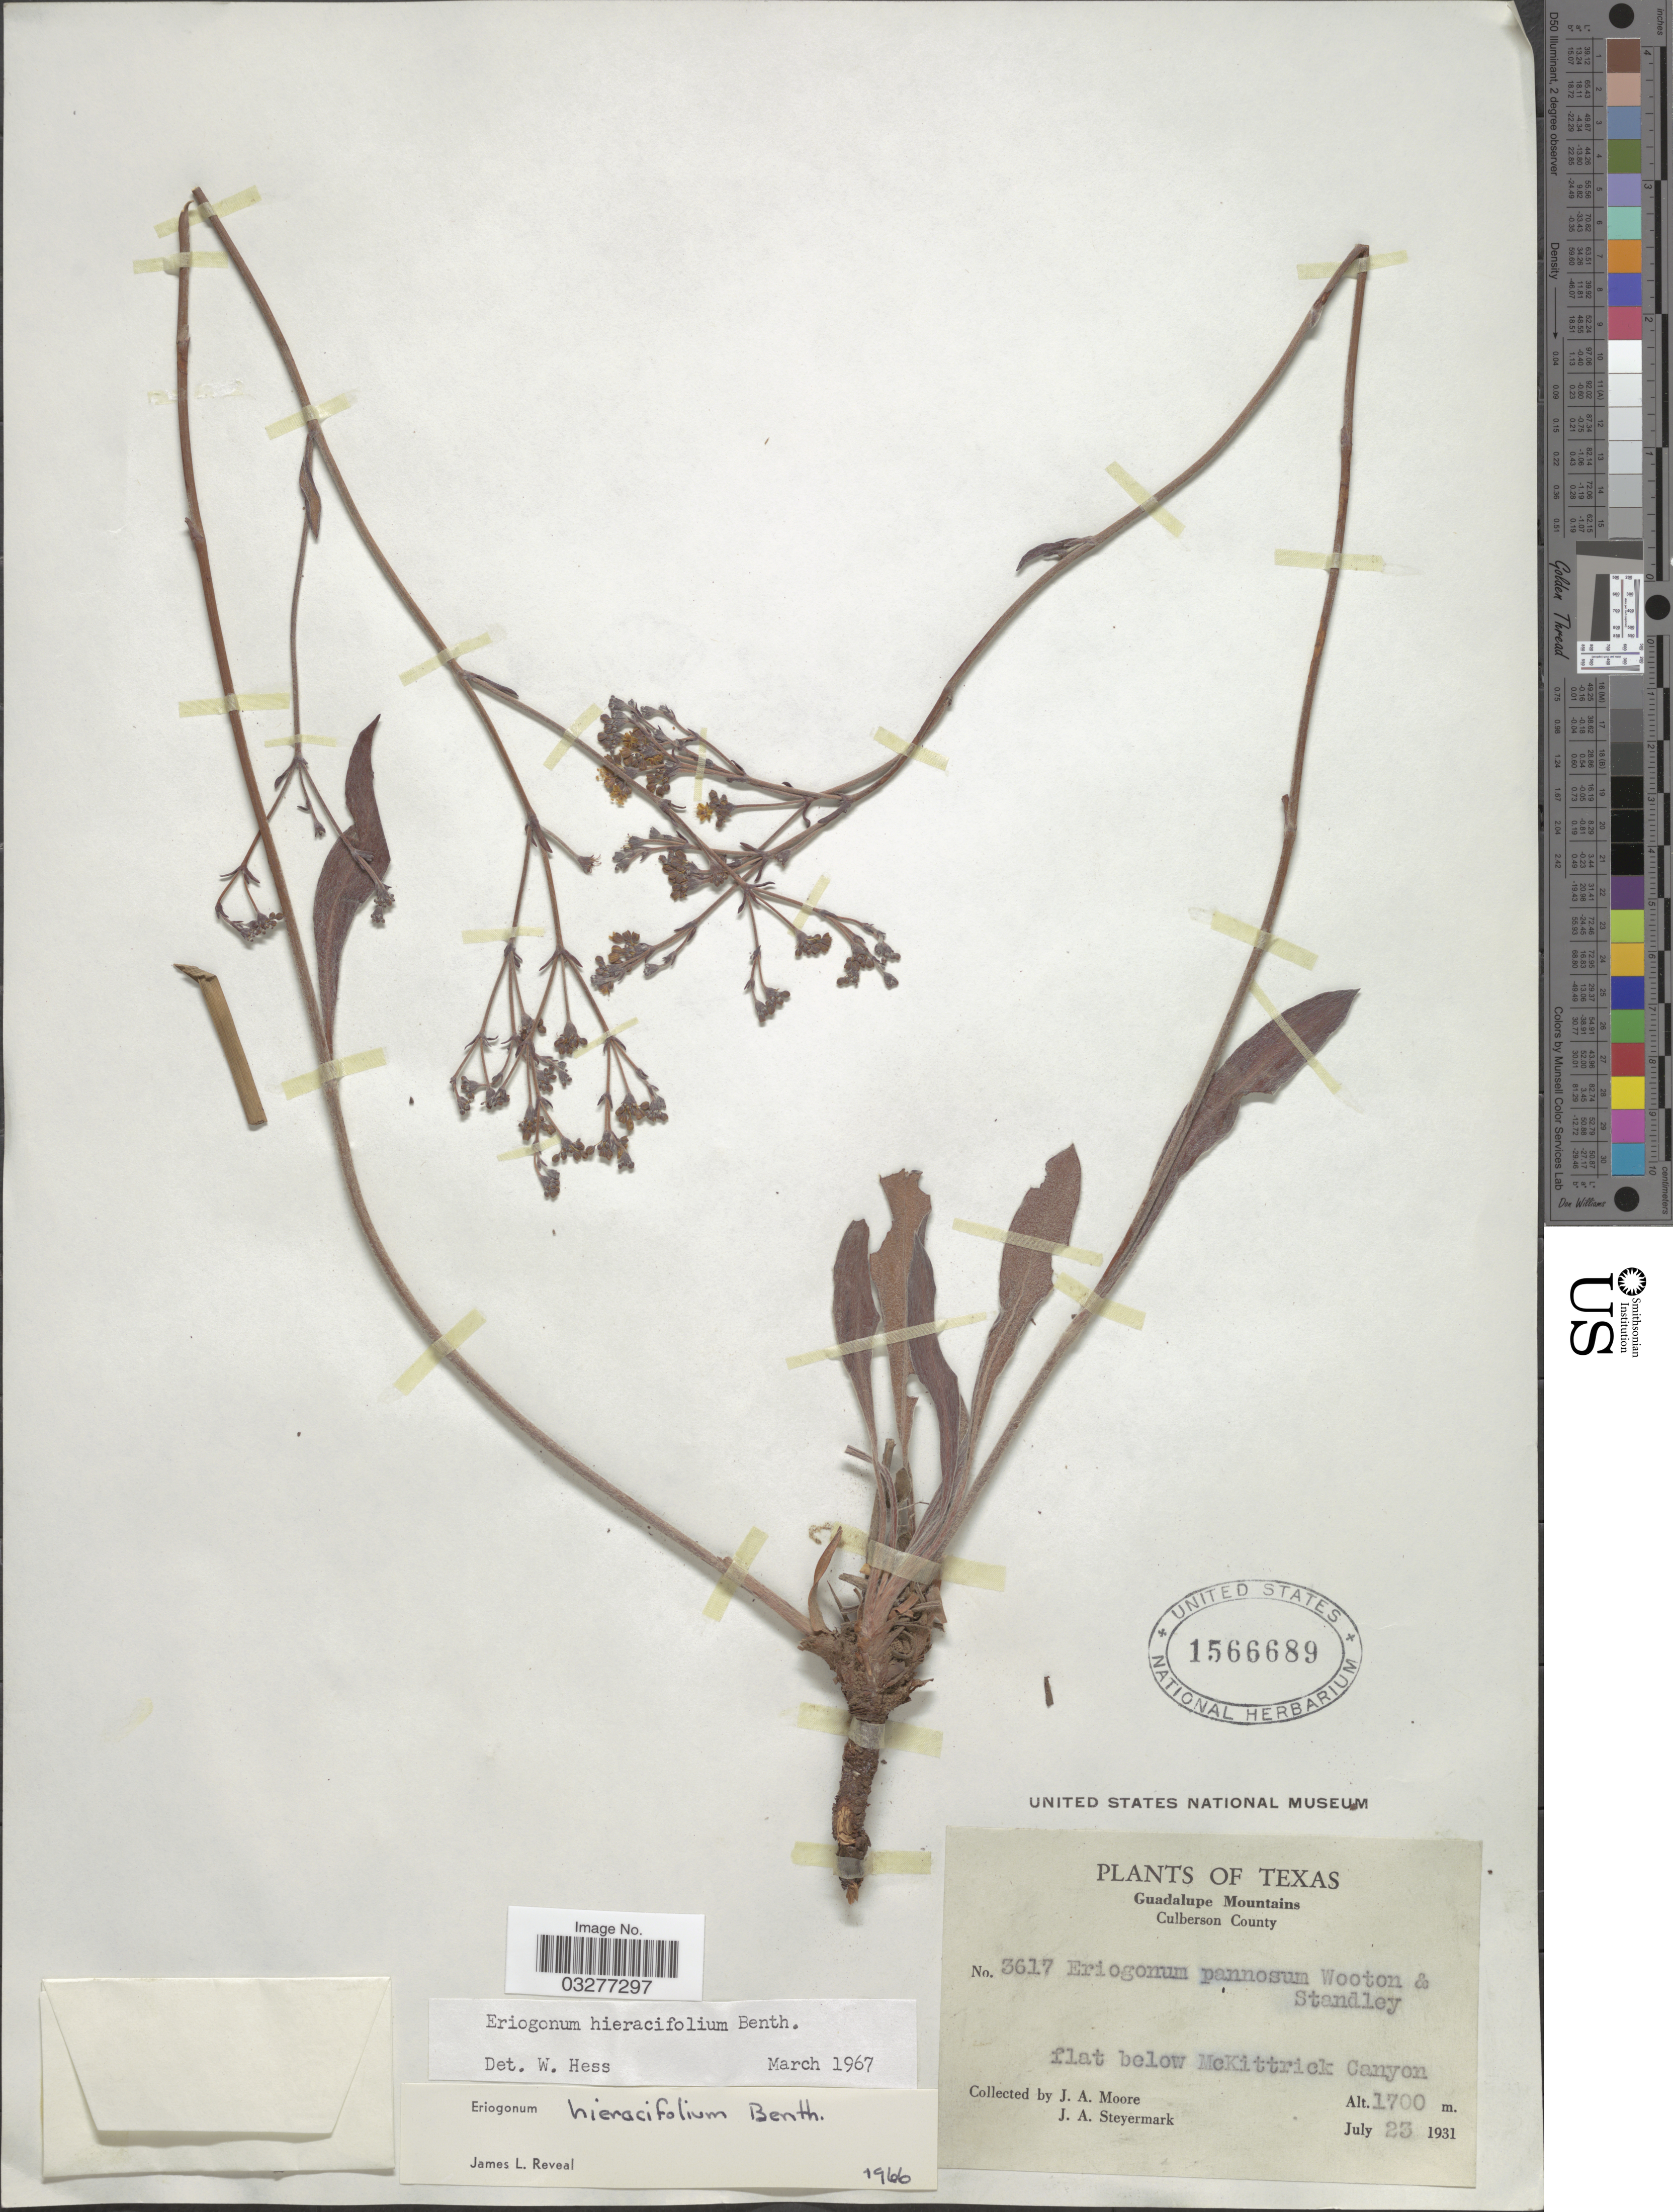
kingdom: Plantae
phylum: Tracheophyta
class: Magnoliopsida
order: Caryophyllales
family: Polygonaceae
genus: Eriogonum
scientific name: Eriogonum hieraciifolium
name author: Benth. in DC.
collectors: J. A. Moore & J. Steyermark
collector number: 3617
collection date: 1931-07-23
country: United States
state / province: Texas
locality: Guadalupe Mountains. Culberson County. Flat below McKittrick Canyon.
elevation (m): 1700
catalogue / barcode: US 1566689